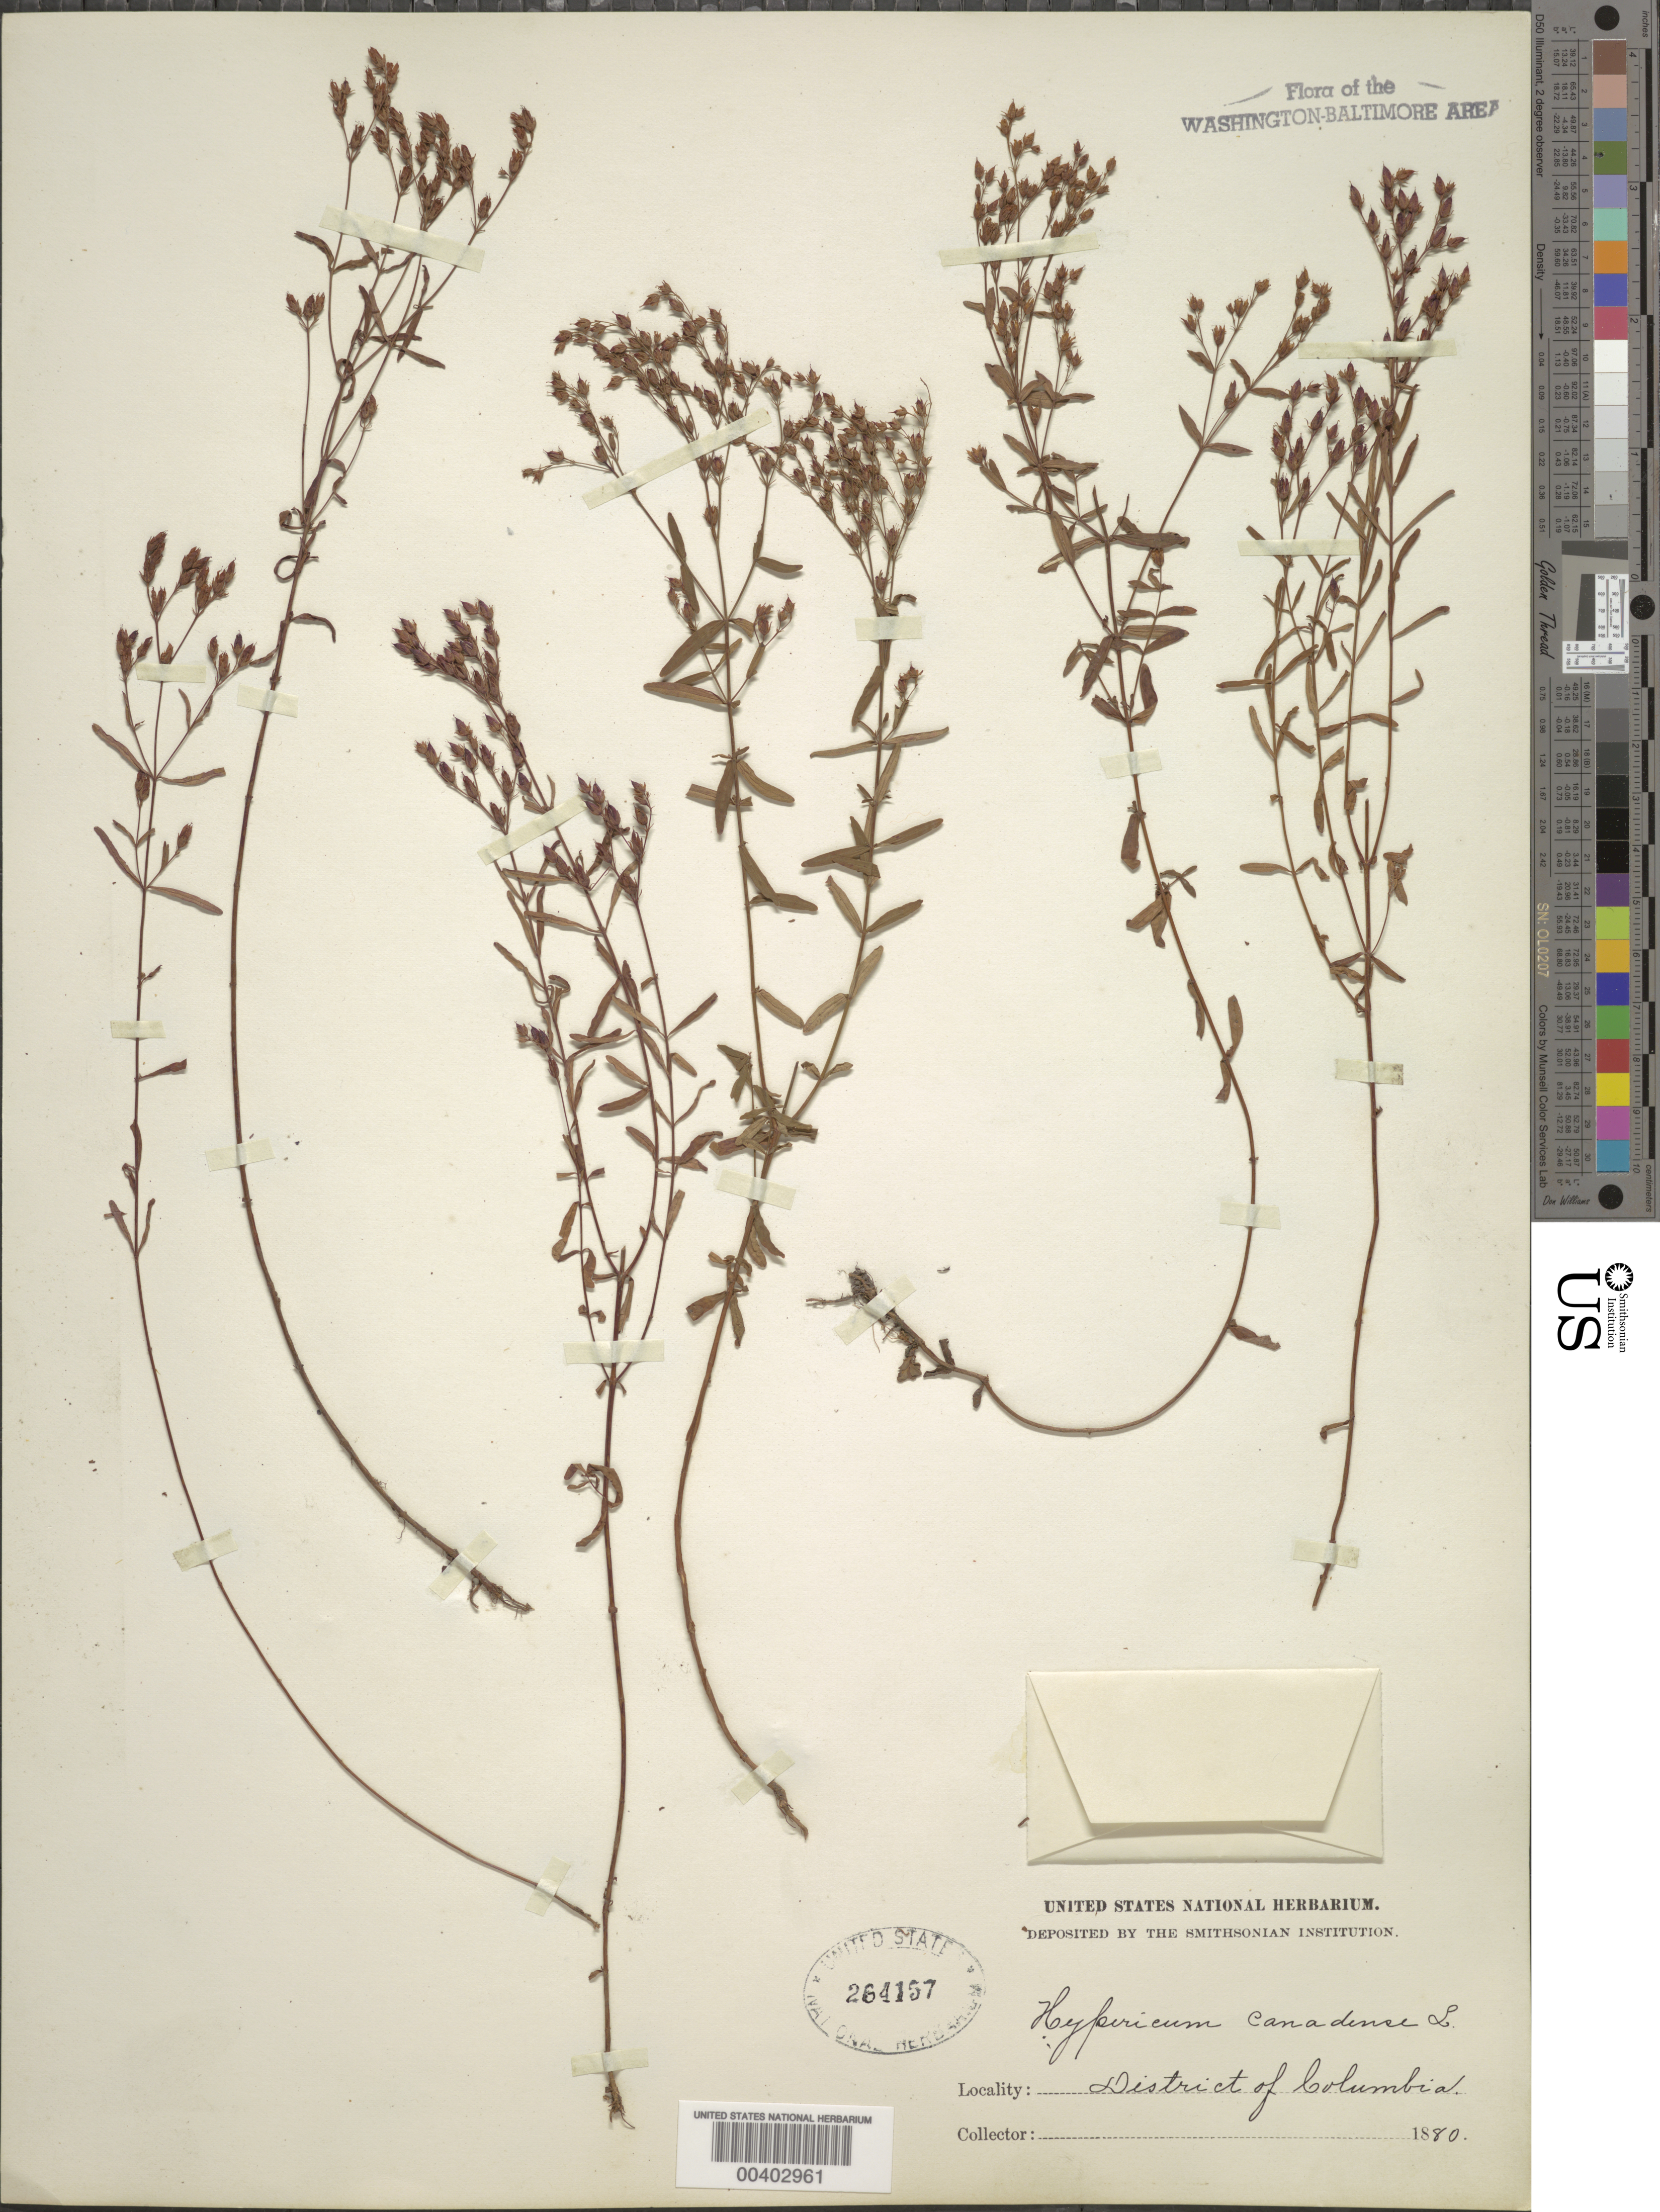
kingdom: Plantae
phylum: Tracheophyta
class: Magnoliopsida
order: Malpighiales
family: Hypericaceae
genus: Hypericum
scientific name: Hypericum canadense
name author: L.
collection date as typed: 1880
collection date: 1880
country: United States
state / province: District of Columbia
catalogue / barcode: US 264157